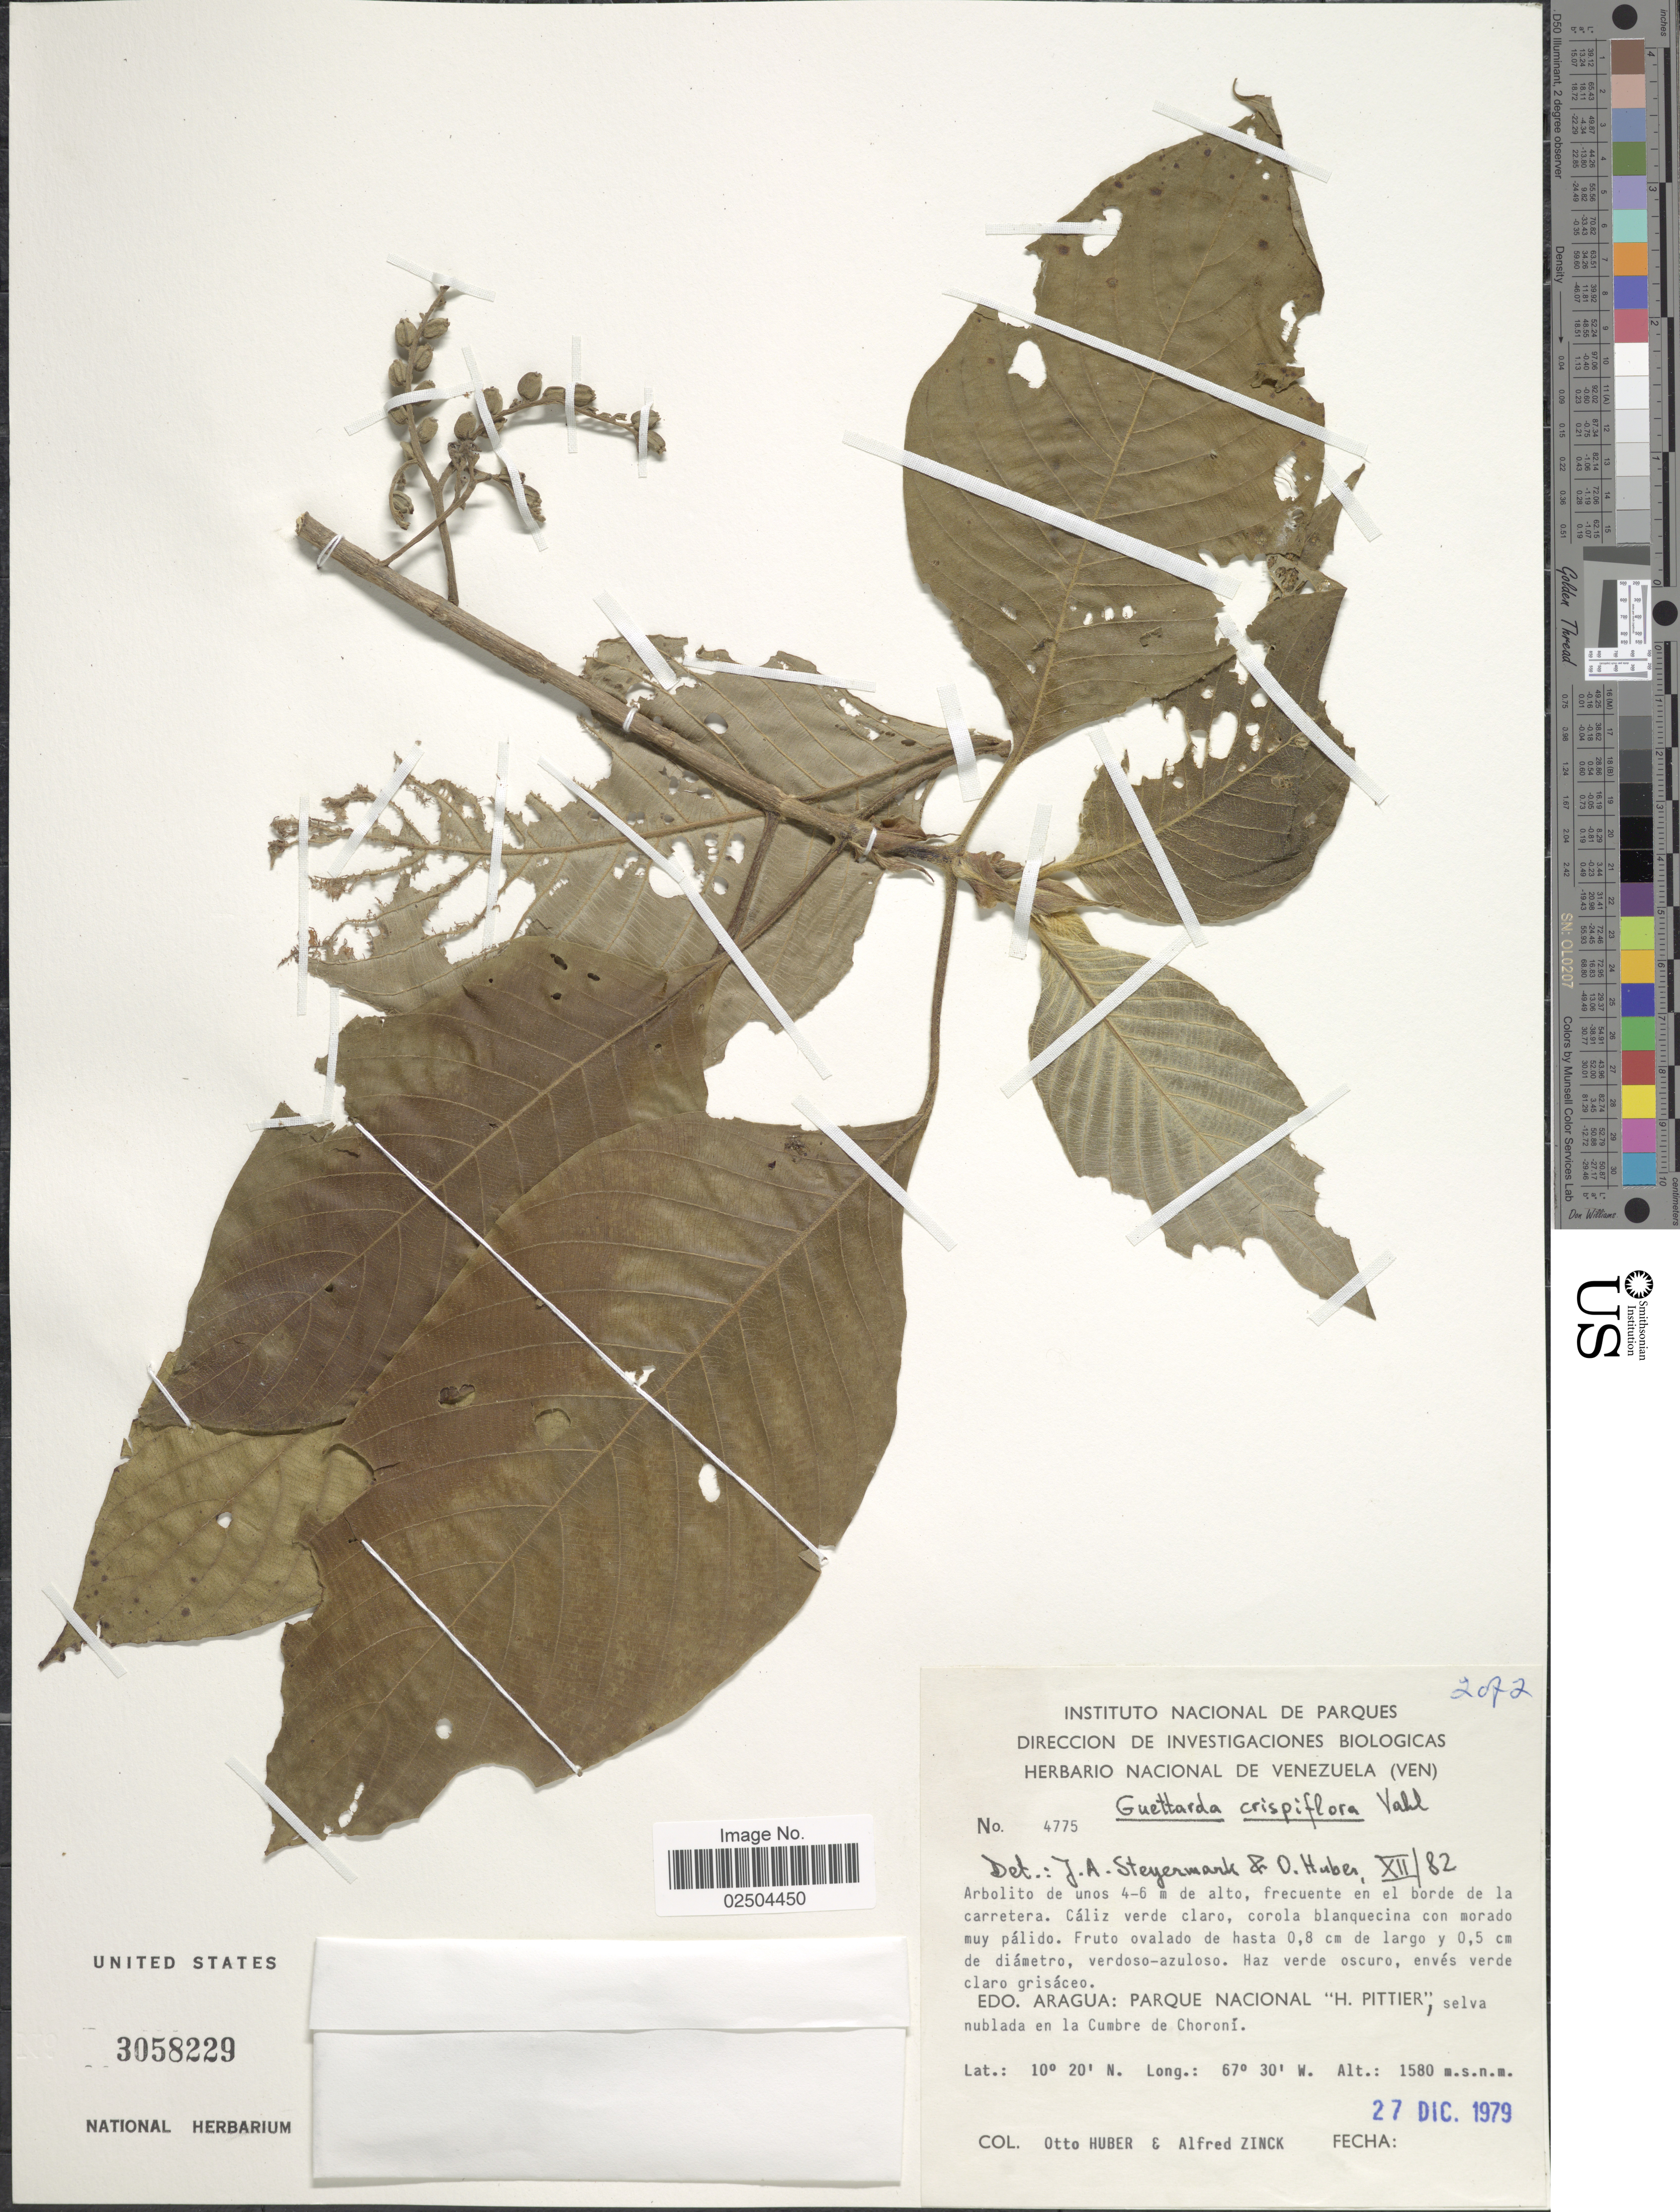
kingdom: Plantae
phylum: Tracheophyta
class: Magnoliopsida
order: Gentianales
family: Rubiaceae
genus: Guettarda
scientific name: Guettarda crispiflora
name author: Vahl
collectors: O. Huber & A. Zinck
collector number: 4775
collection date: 1979-12-27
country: Venezuela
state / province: Aragua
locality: Edo. Aragua: Parque Nacional "H. Pittier" nublada en la Cumbre de Choroni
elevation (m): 1580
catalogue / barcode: US 3058229